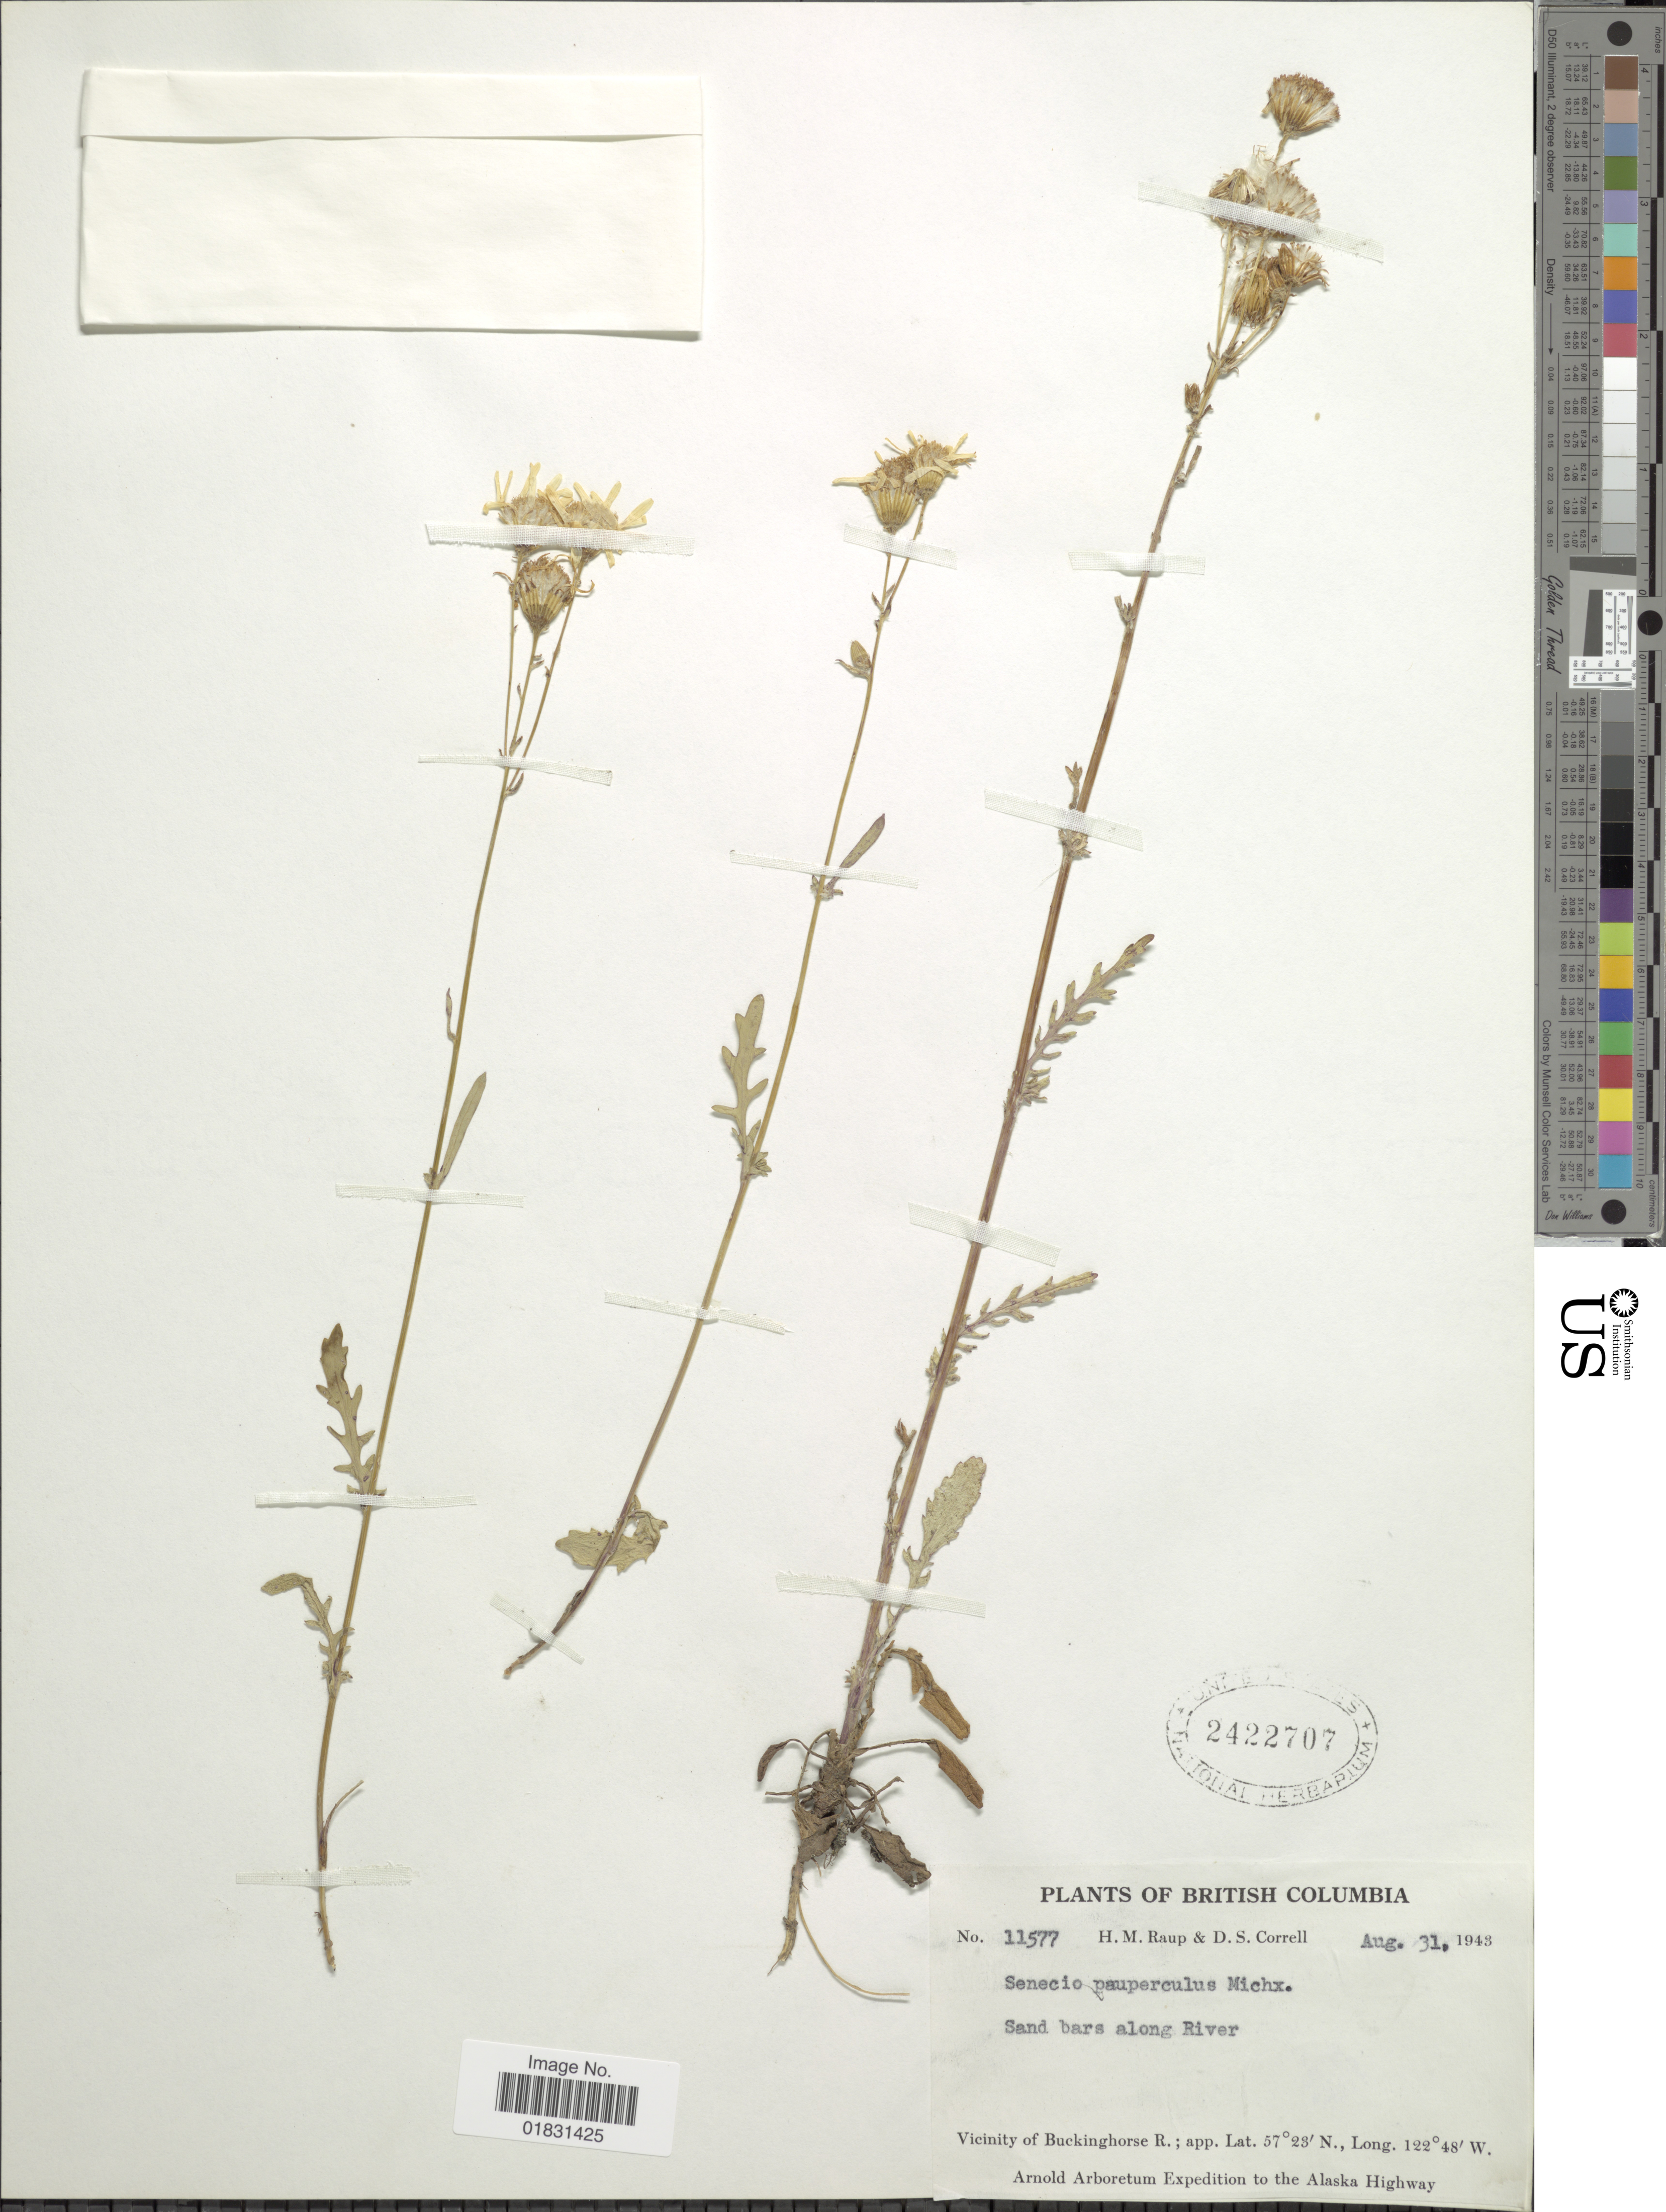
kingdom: Plantae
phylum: Tracheophyta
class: Magnoliopsida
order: Asterales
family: Asteraceae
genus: Packera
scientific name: Packera paupercula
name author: (Michx.) Á. Löve & D. Löve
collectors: H. Raup & D. S. Correll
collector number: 11577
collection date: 1943-08-31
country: Canada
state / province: British Columbia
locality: Sand bars along River, Vicinity of Buckinghorse R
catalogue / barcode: US 2422707